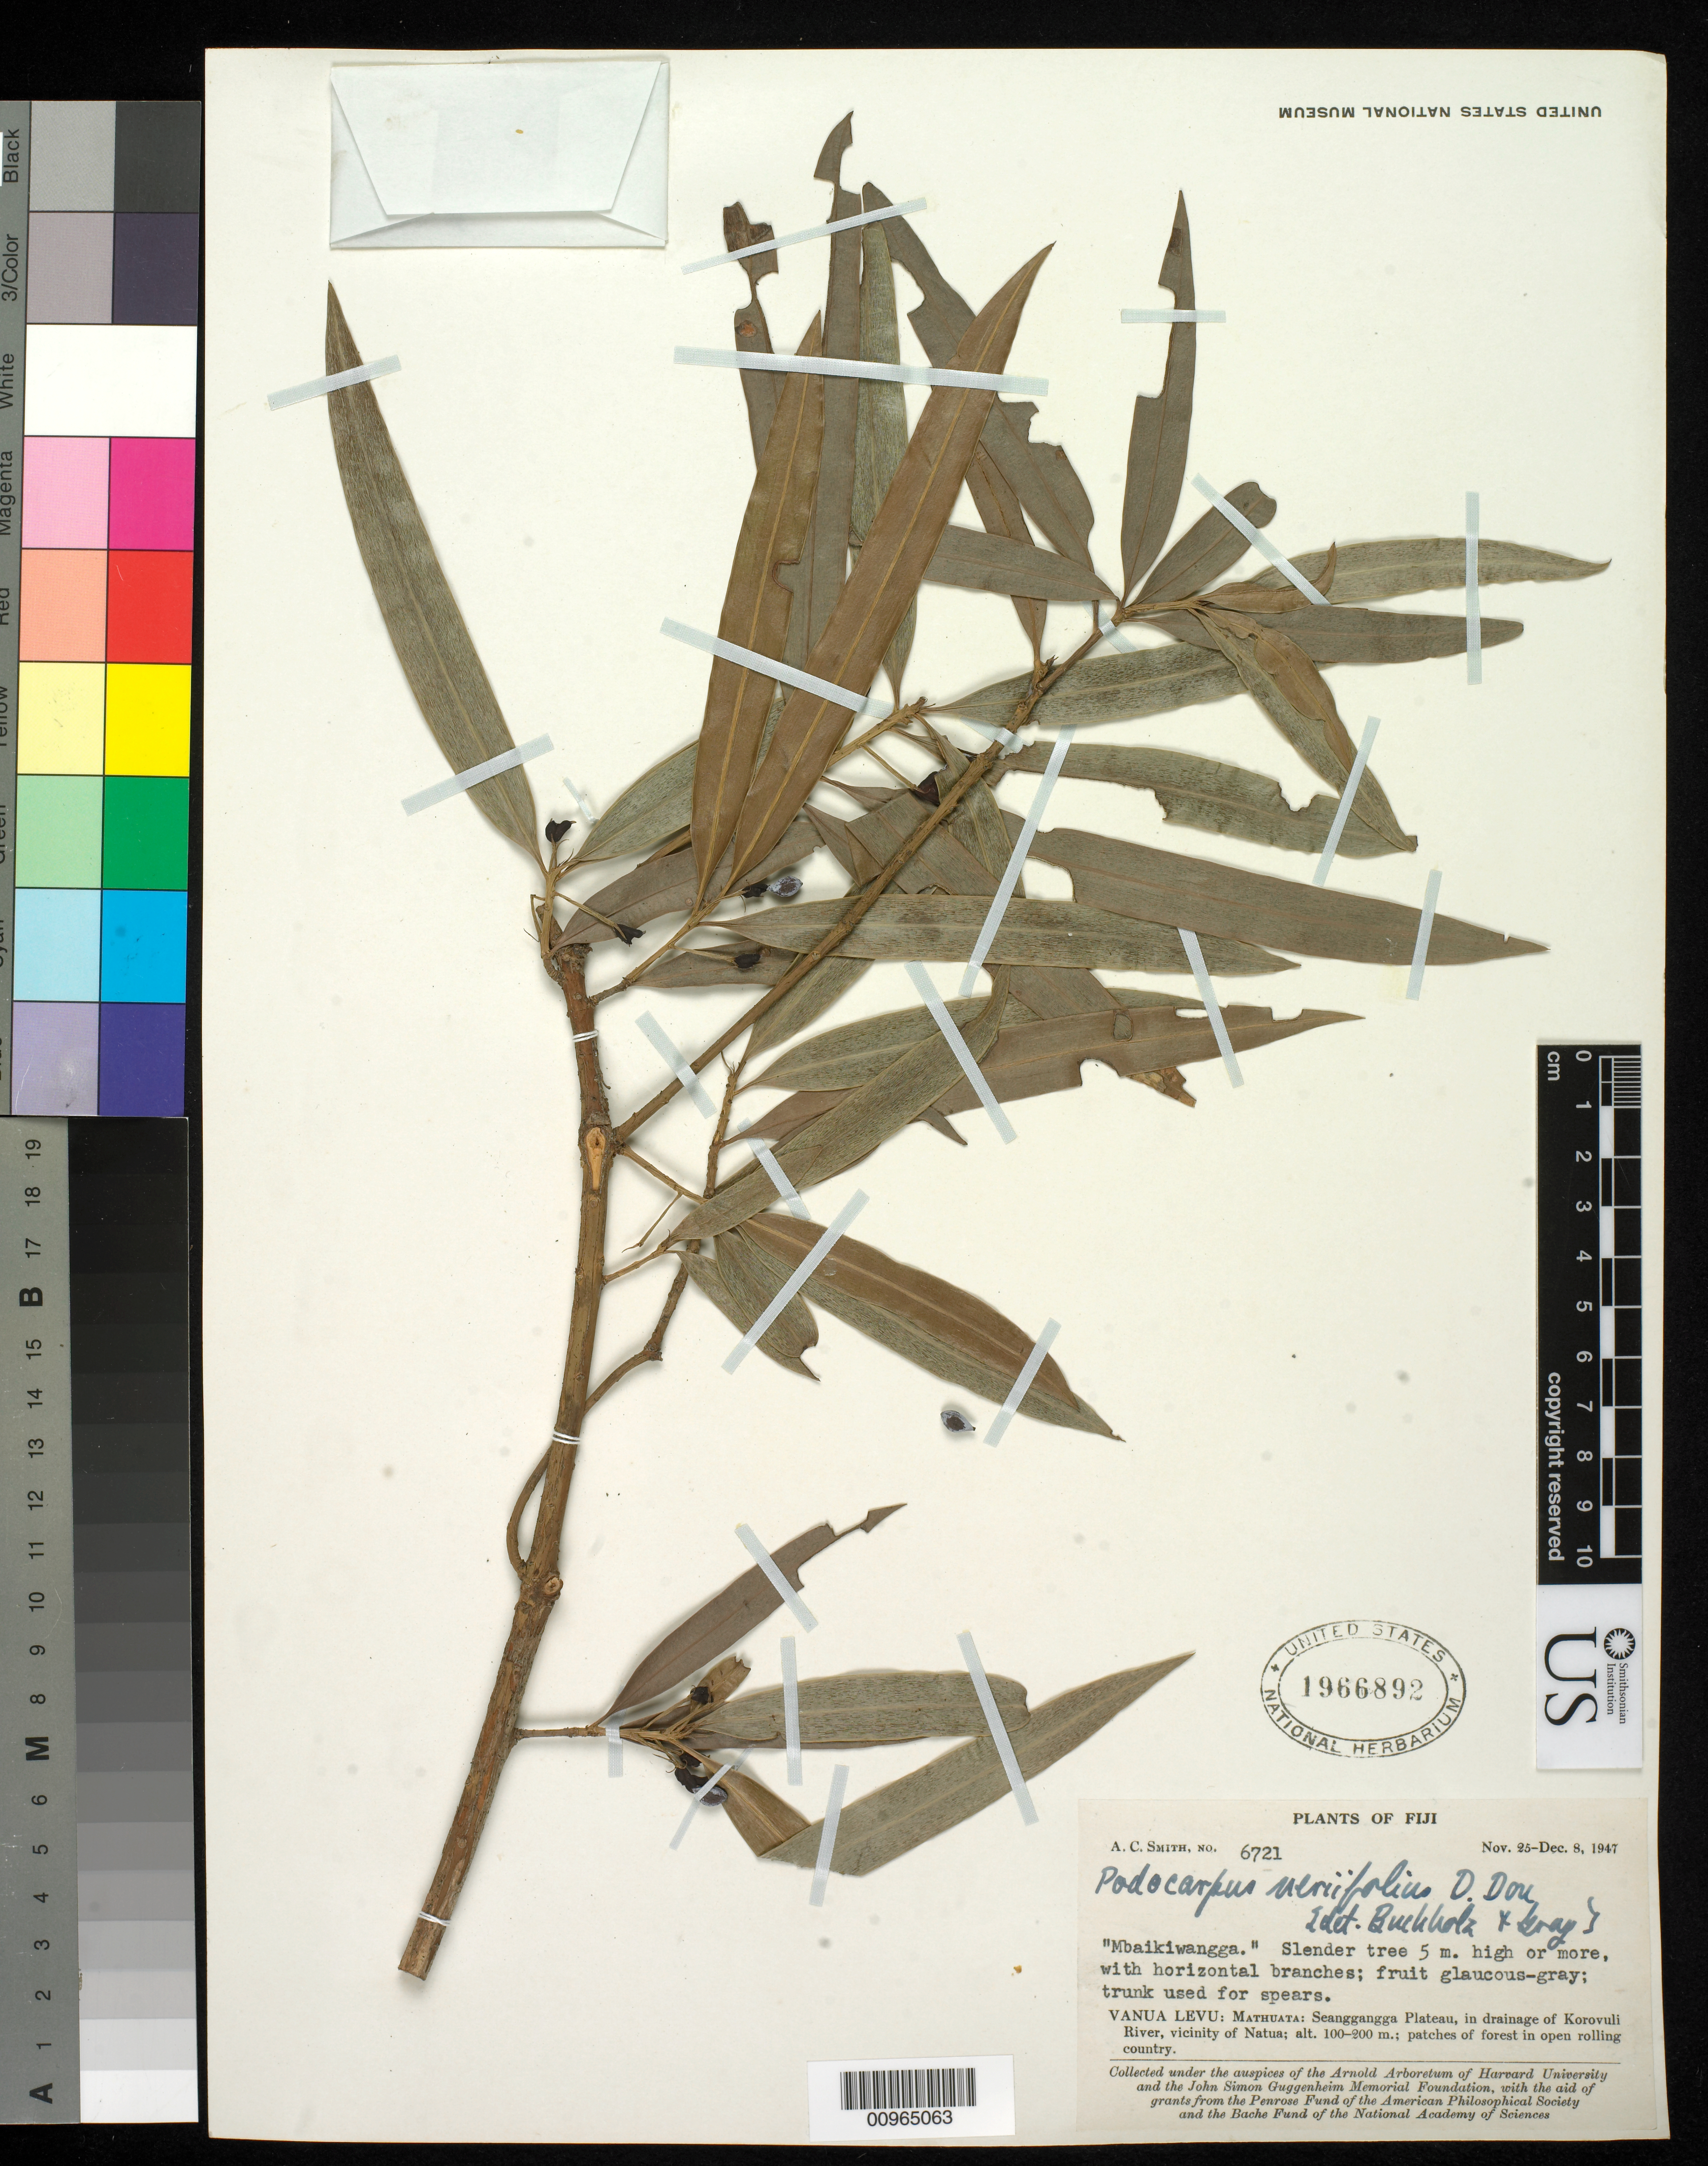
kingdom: Plantae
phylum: Tracheophyta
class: Pinopsida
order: Pinales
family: Podocarpaceae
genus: Podocarpus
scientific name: Podocarpus neriifolius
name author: D. Don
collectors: C. A. Smith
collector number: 6721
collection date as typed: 25 Nov 1947 to 08 Dec 1947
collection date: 1947-11-25/1947-12-08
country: Fiji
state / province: Northern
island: Macuata-i-wai [Mathuata-i-wai]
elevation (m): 100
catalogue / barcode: US 1966892